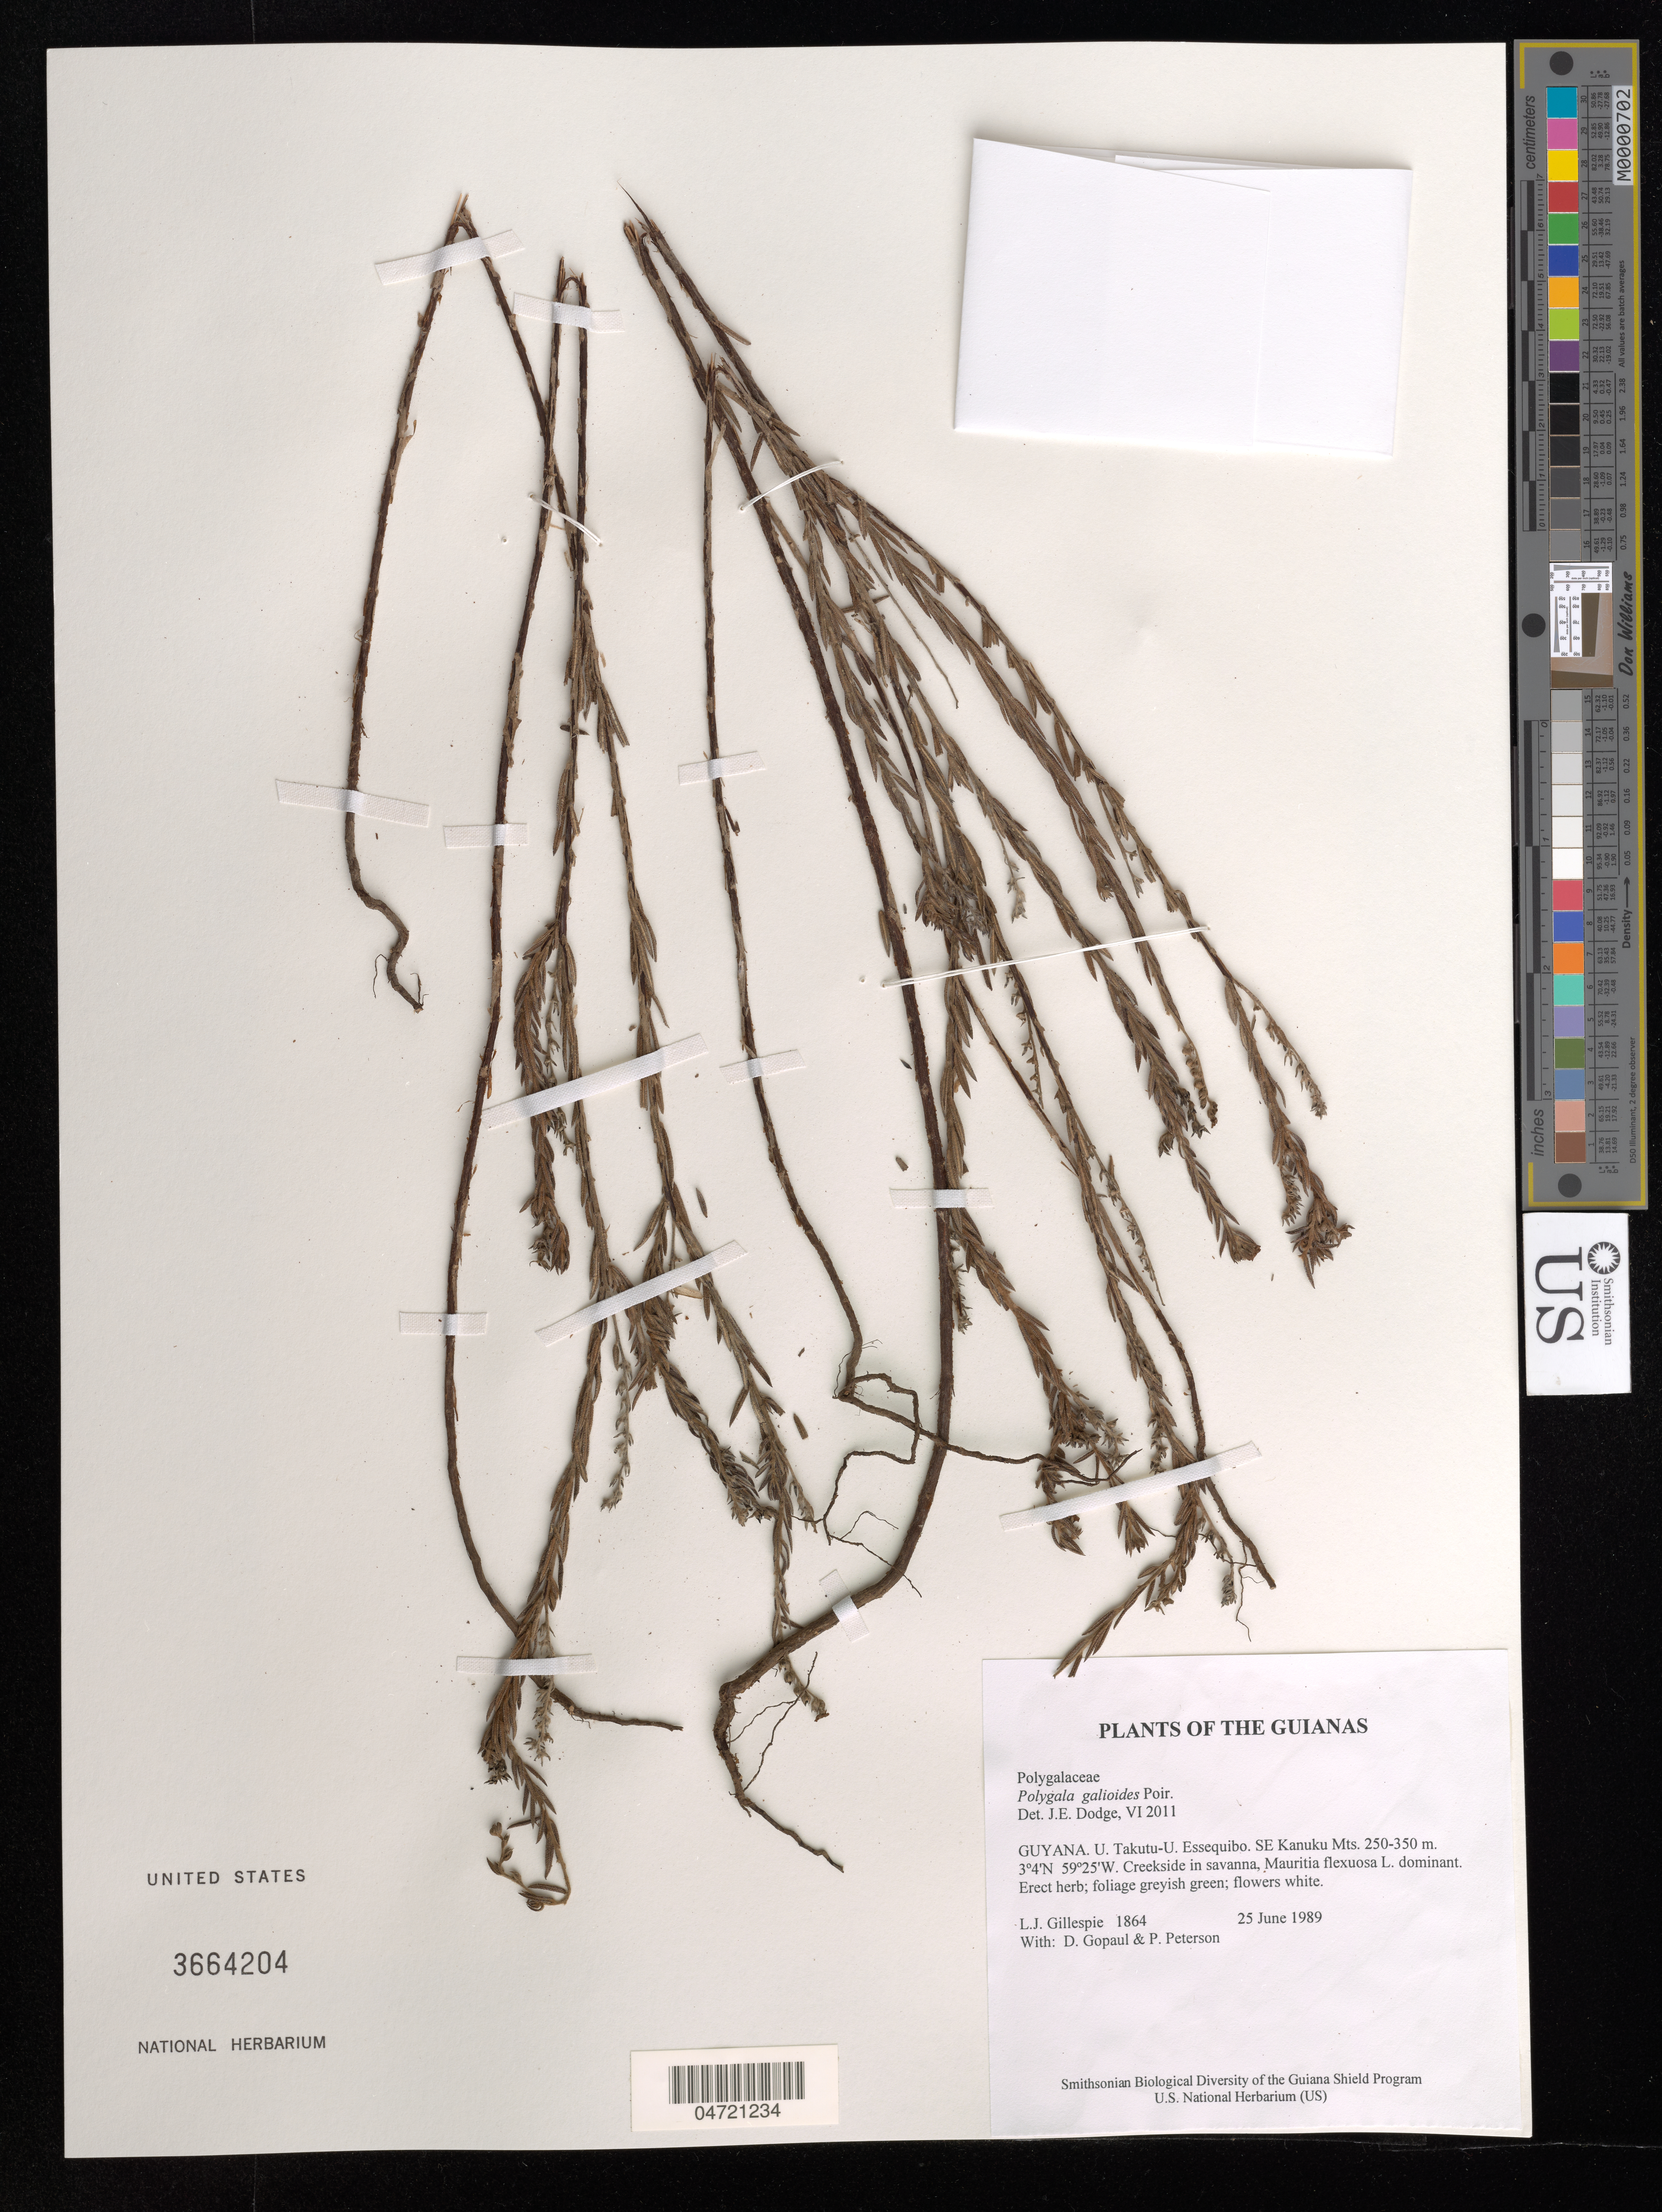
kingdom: Plantae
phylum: Tracheophyta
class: Magnoliopsida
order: Fabales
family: Polygalaceae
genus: Polygala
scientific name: Polygala galioides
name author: Poir.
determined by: Dodge, J. E.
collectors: L. J. Gillespie, D. Gopaul & P. M. Peterson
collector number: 1864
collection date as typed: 25 June 1989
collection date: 1989-06-25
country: Guyana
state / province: U. Takutu-U. Essequibo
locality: SE Kanuku Mts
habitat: Creekside in savanna, Mauritia flexuosa L. dominant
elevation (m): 250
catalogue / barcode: US 3664204